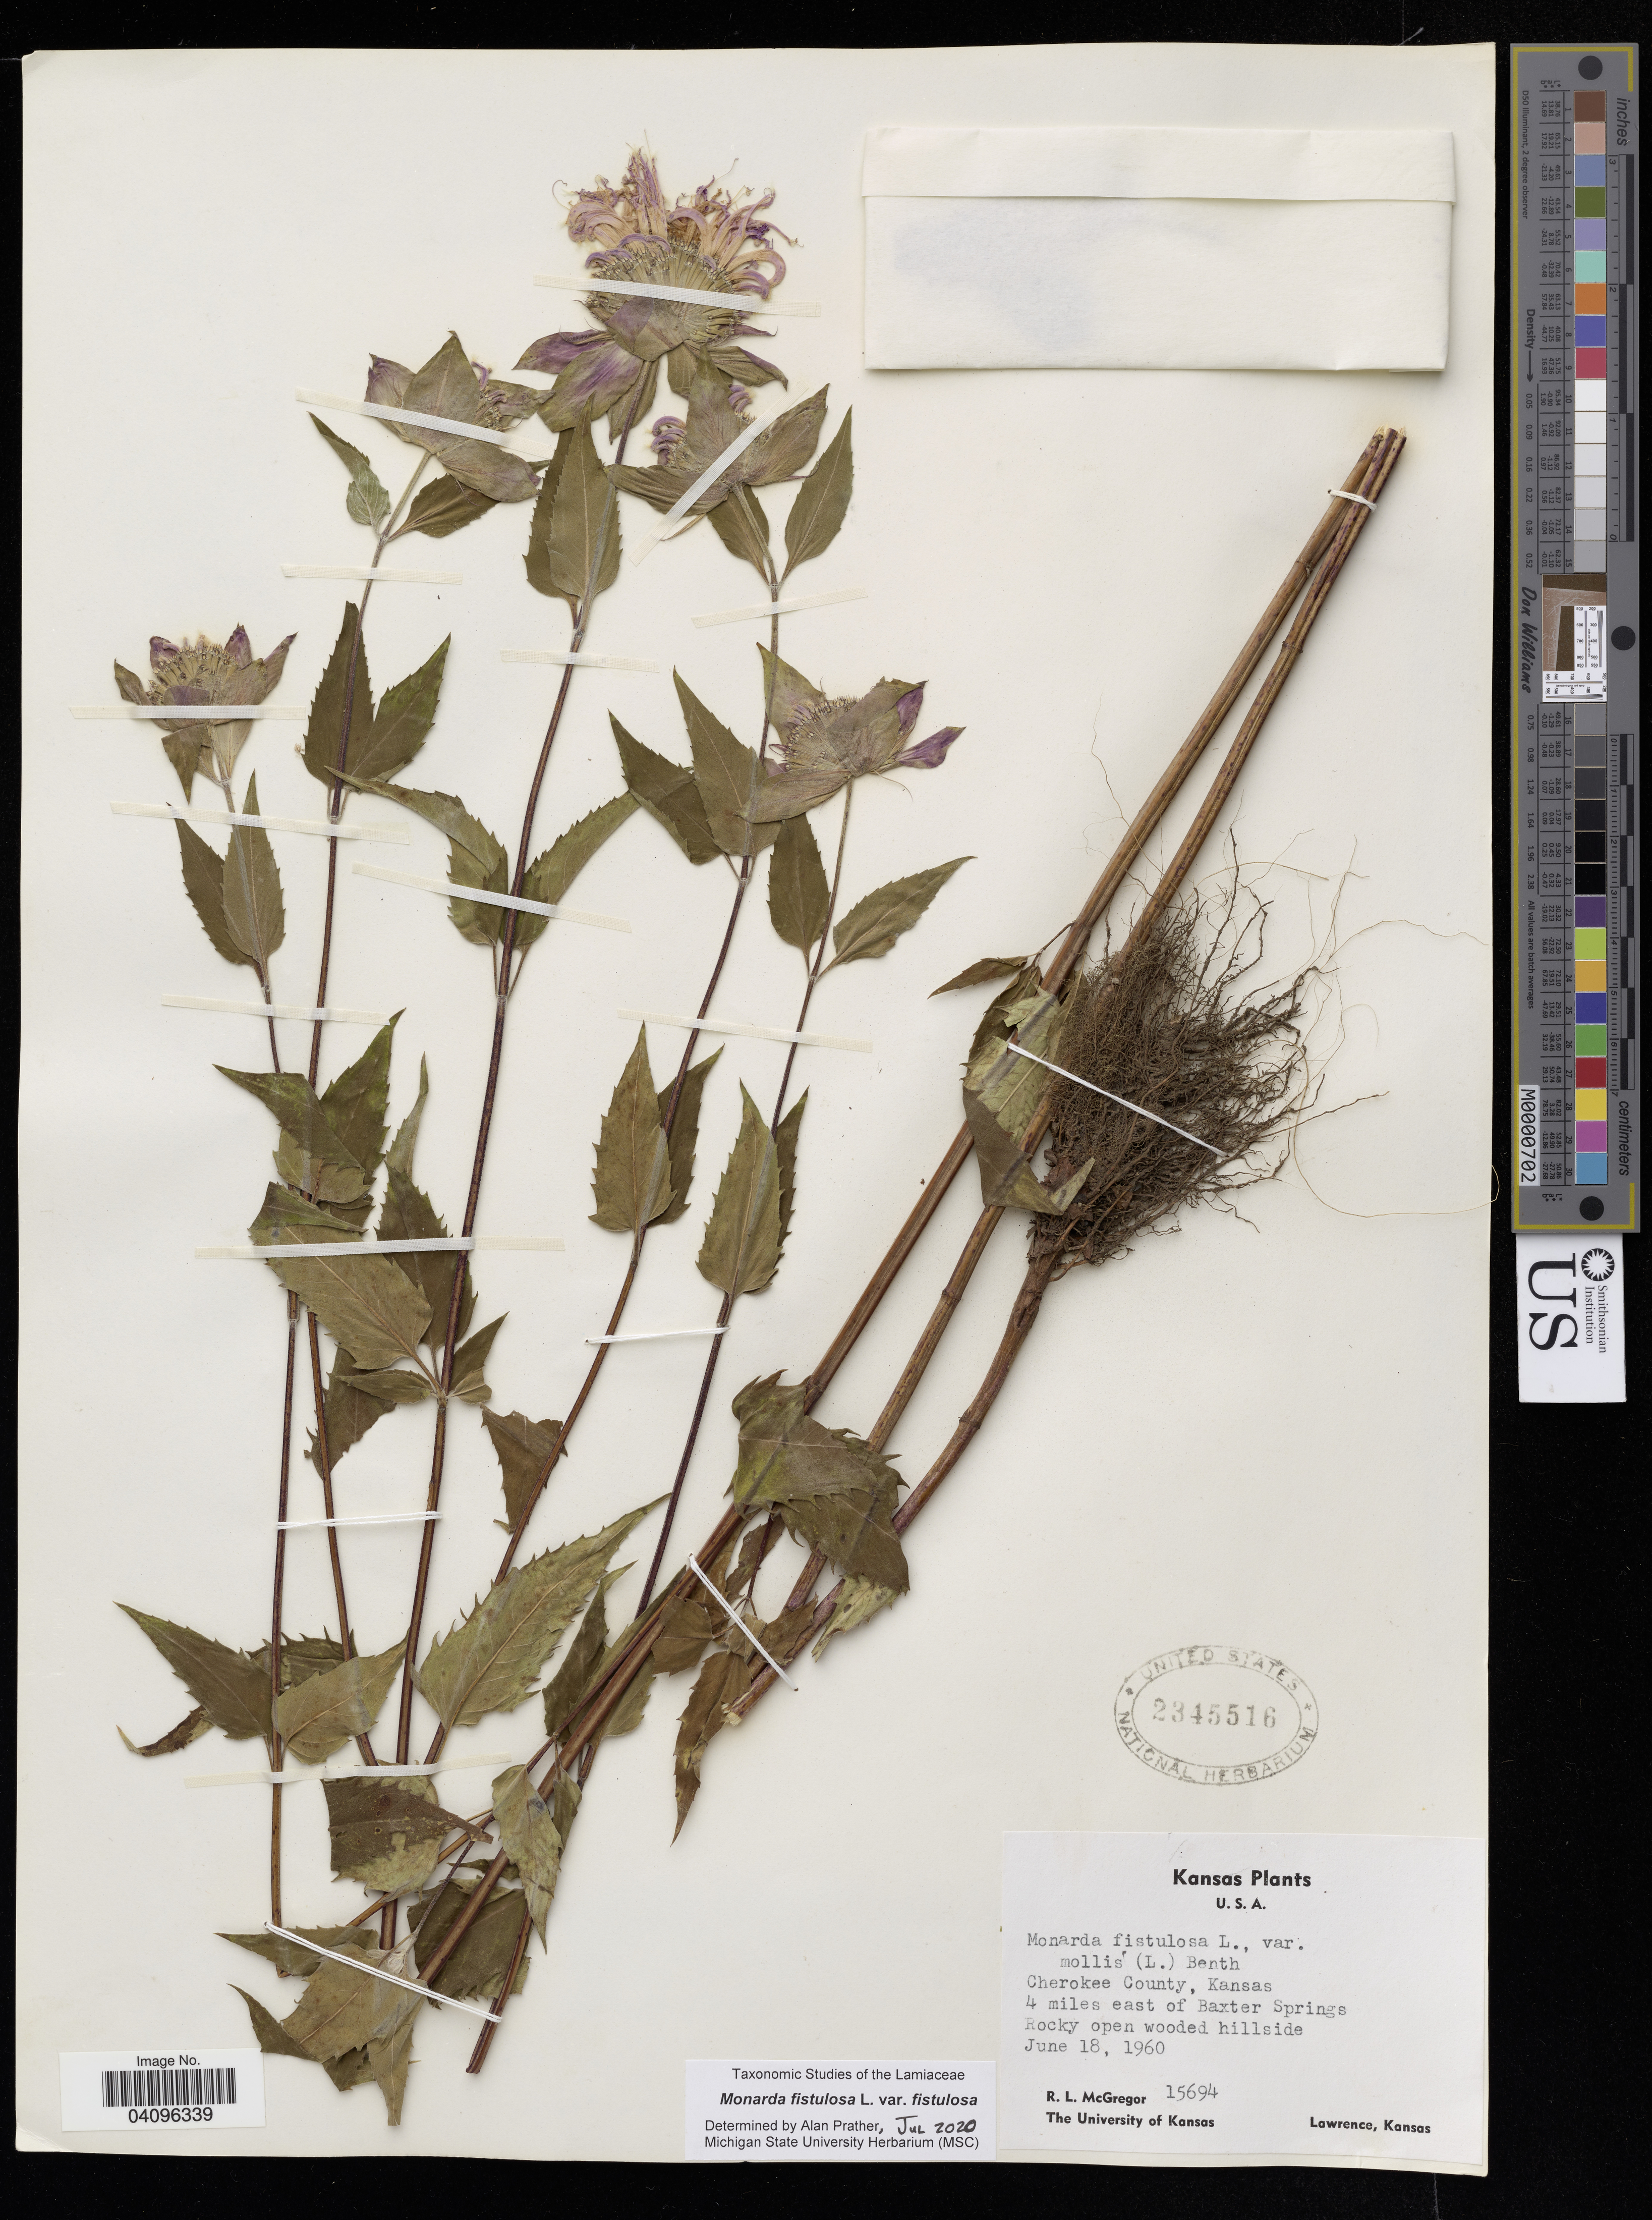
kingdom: Plantae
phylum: Tracheophyta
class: Magnoliopsida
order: Lamiales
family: Lamiaceae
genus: Monarda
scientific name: Monarda fistulosa var. fistulosa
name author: L.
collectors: R. McGregor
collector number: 15694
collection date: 1960-06-18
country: United States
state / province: Kansas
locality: Cherokee County, Kansas 4 miles east of Baxter Springs.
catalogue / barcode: US 2345516